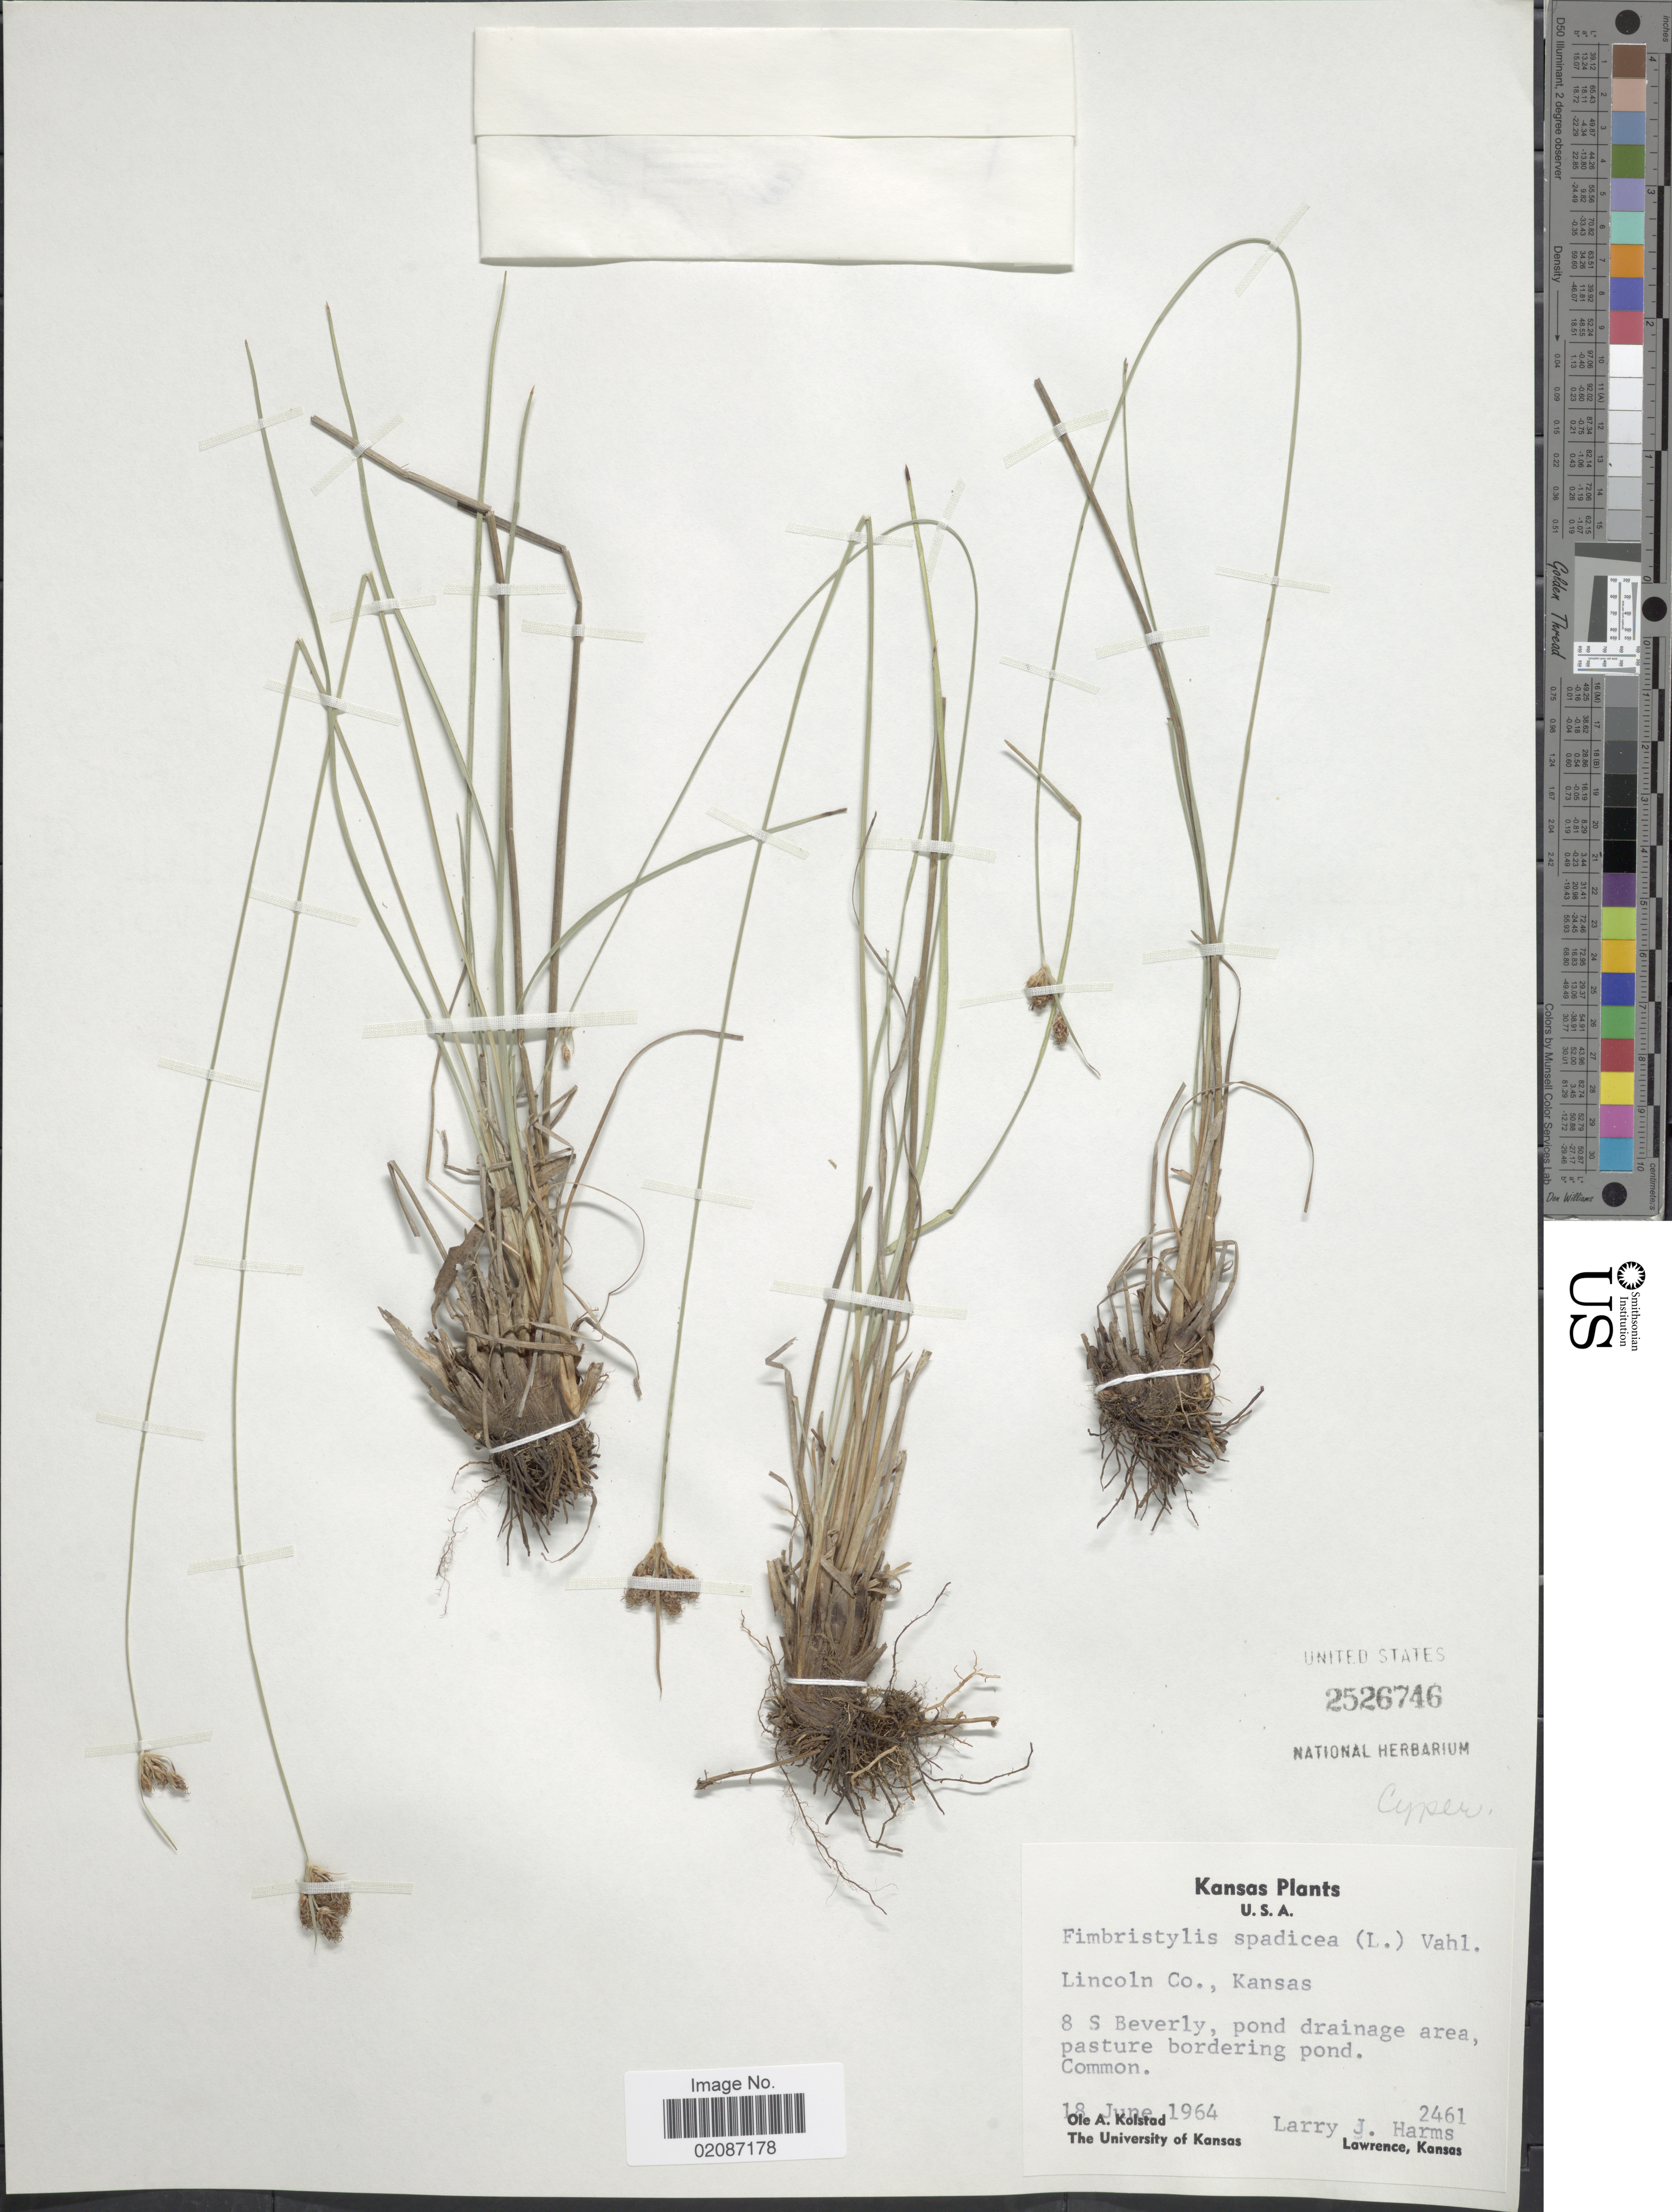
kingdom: Plantae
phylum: Tracheophyta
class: Liliopsida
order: Poales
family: Cyperaceae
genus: Fimbristylis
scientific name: Fimbristylis spadicea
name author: (L.) Vahl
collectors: O. Kolstad & L. Harms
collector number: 2461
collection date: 1964-06-18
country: United States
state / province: Kansas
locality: U.S.A., Lincoln Co, 8 S Beverly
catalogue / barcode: US 2526746